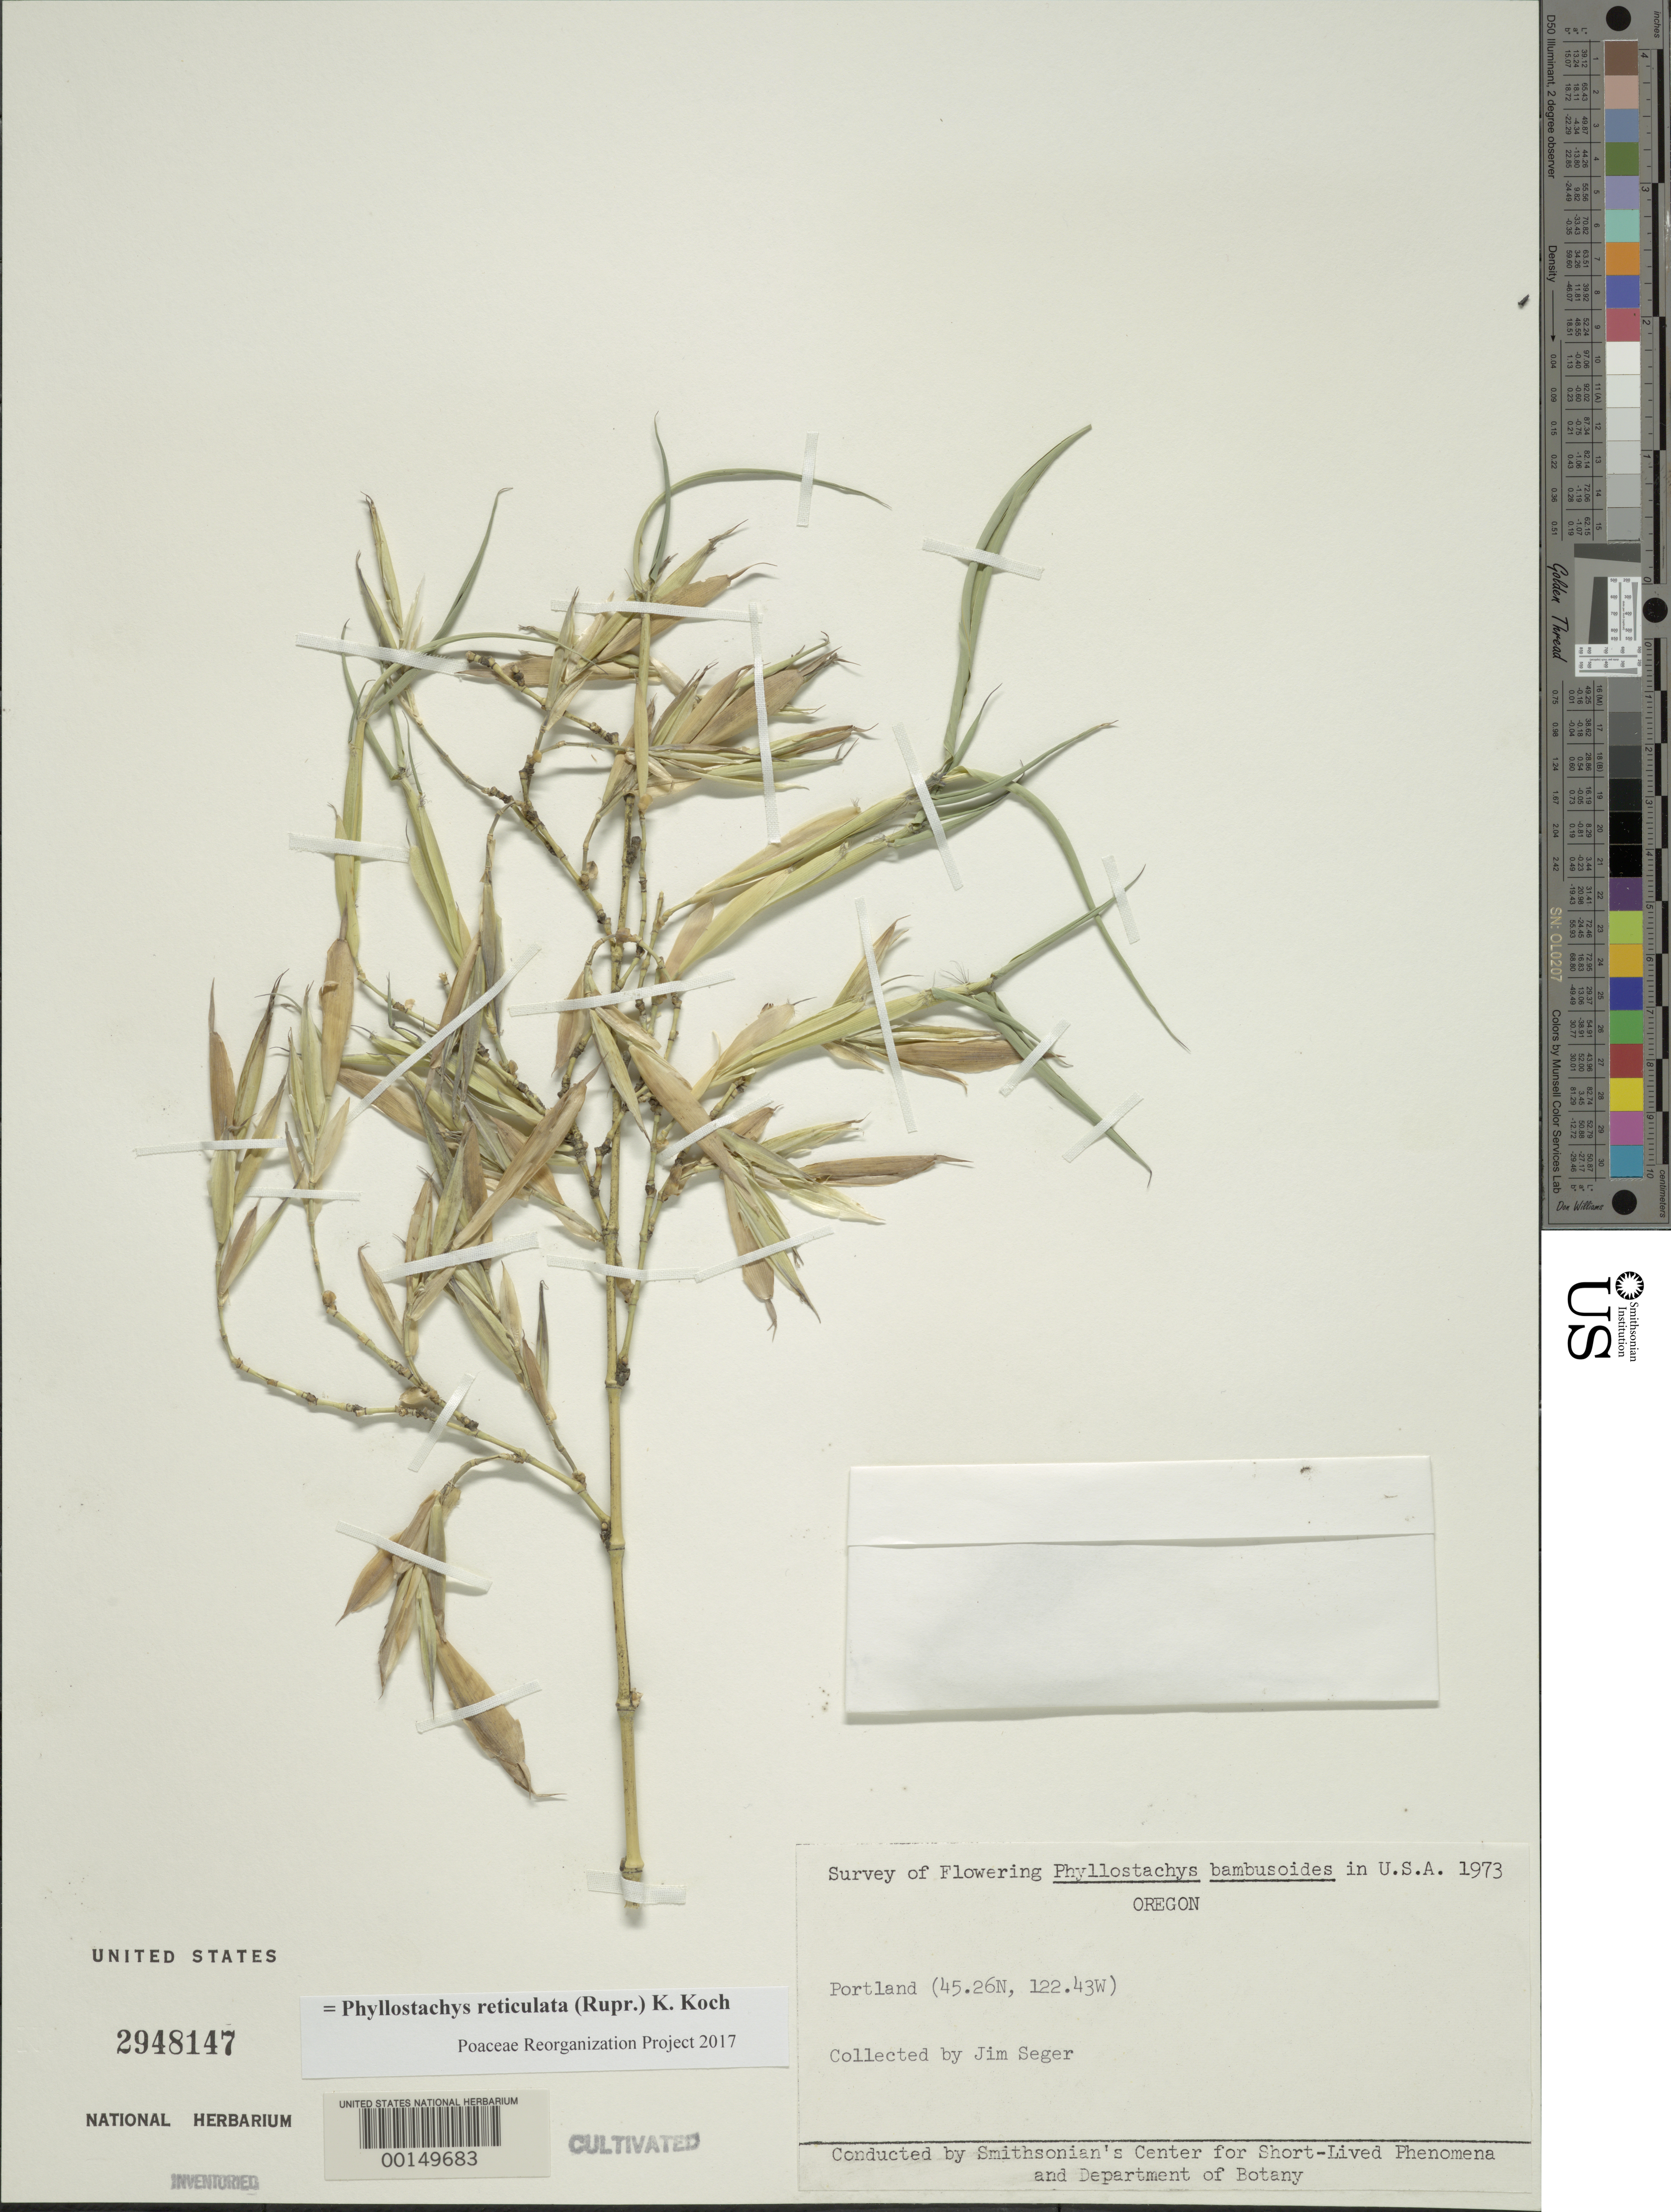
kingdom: Plantae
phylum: Tracheophyta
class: Liliopsida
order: Poales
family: Poaceae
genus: Phyllostachys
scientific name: Phyllostachys reticulata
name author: (Rupr.) K. Koch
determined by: Poaceae Reorganization Project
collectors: J. Seger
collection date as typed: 1973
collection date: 1973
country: United States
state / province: Oregon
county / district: Multnomah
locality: Portland, lat. 45.32n: long. 122.4w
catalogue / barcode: US 2948147